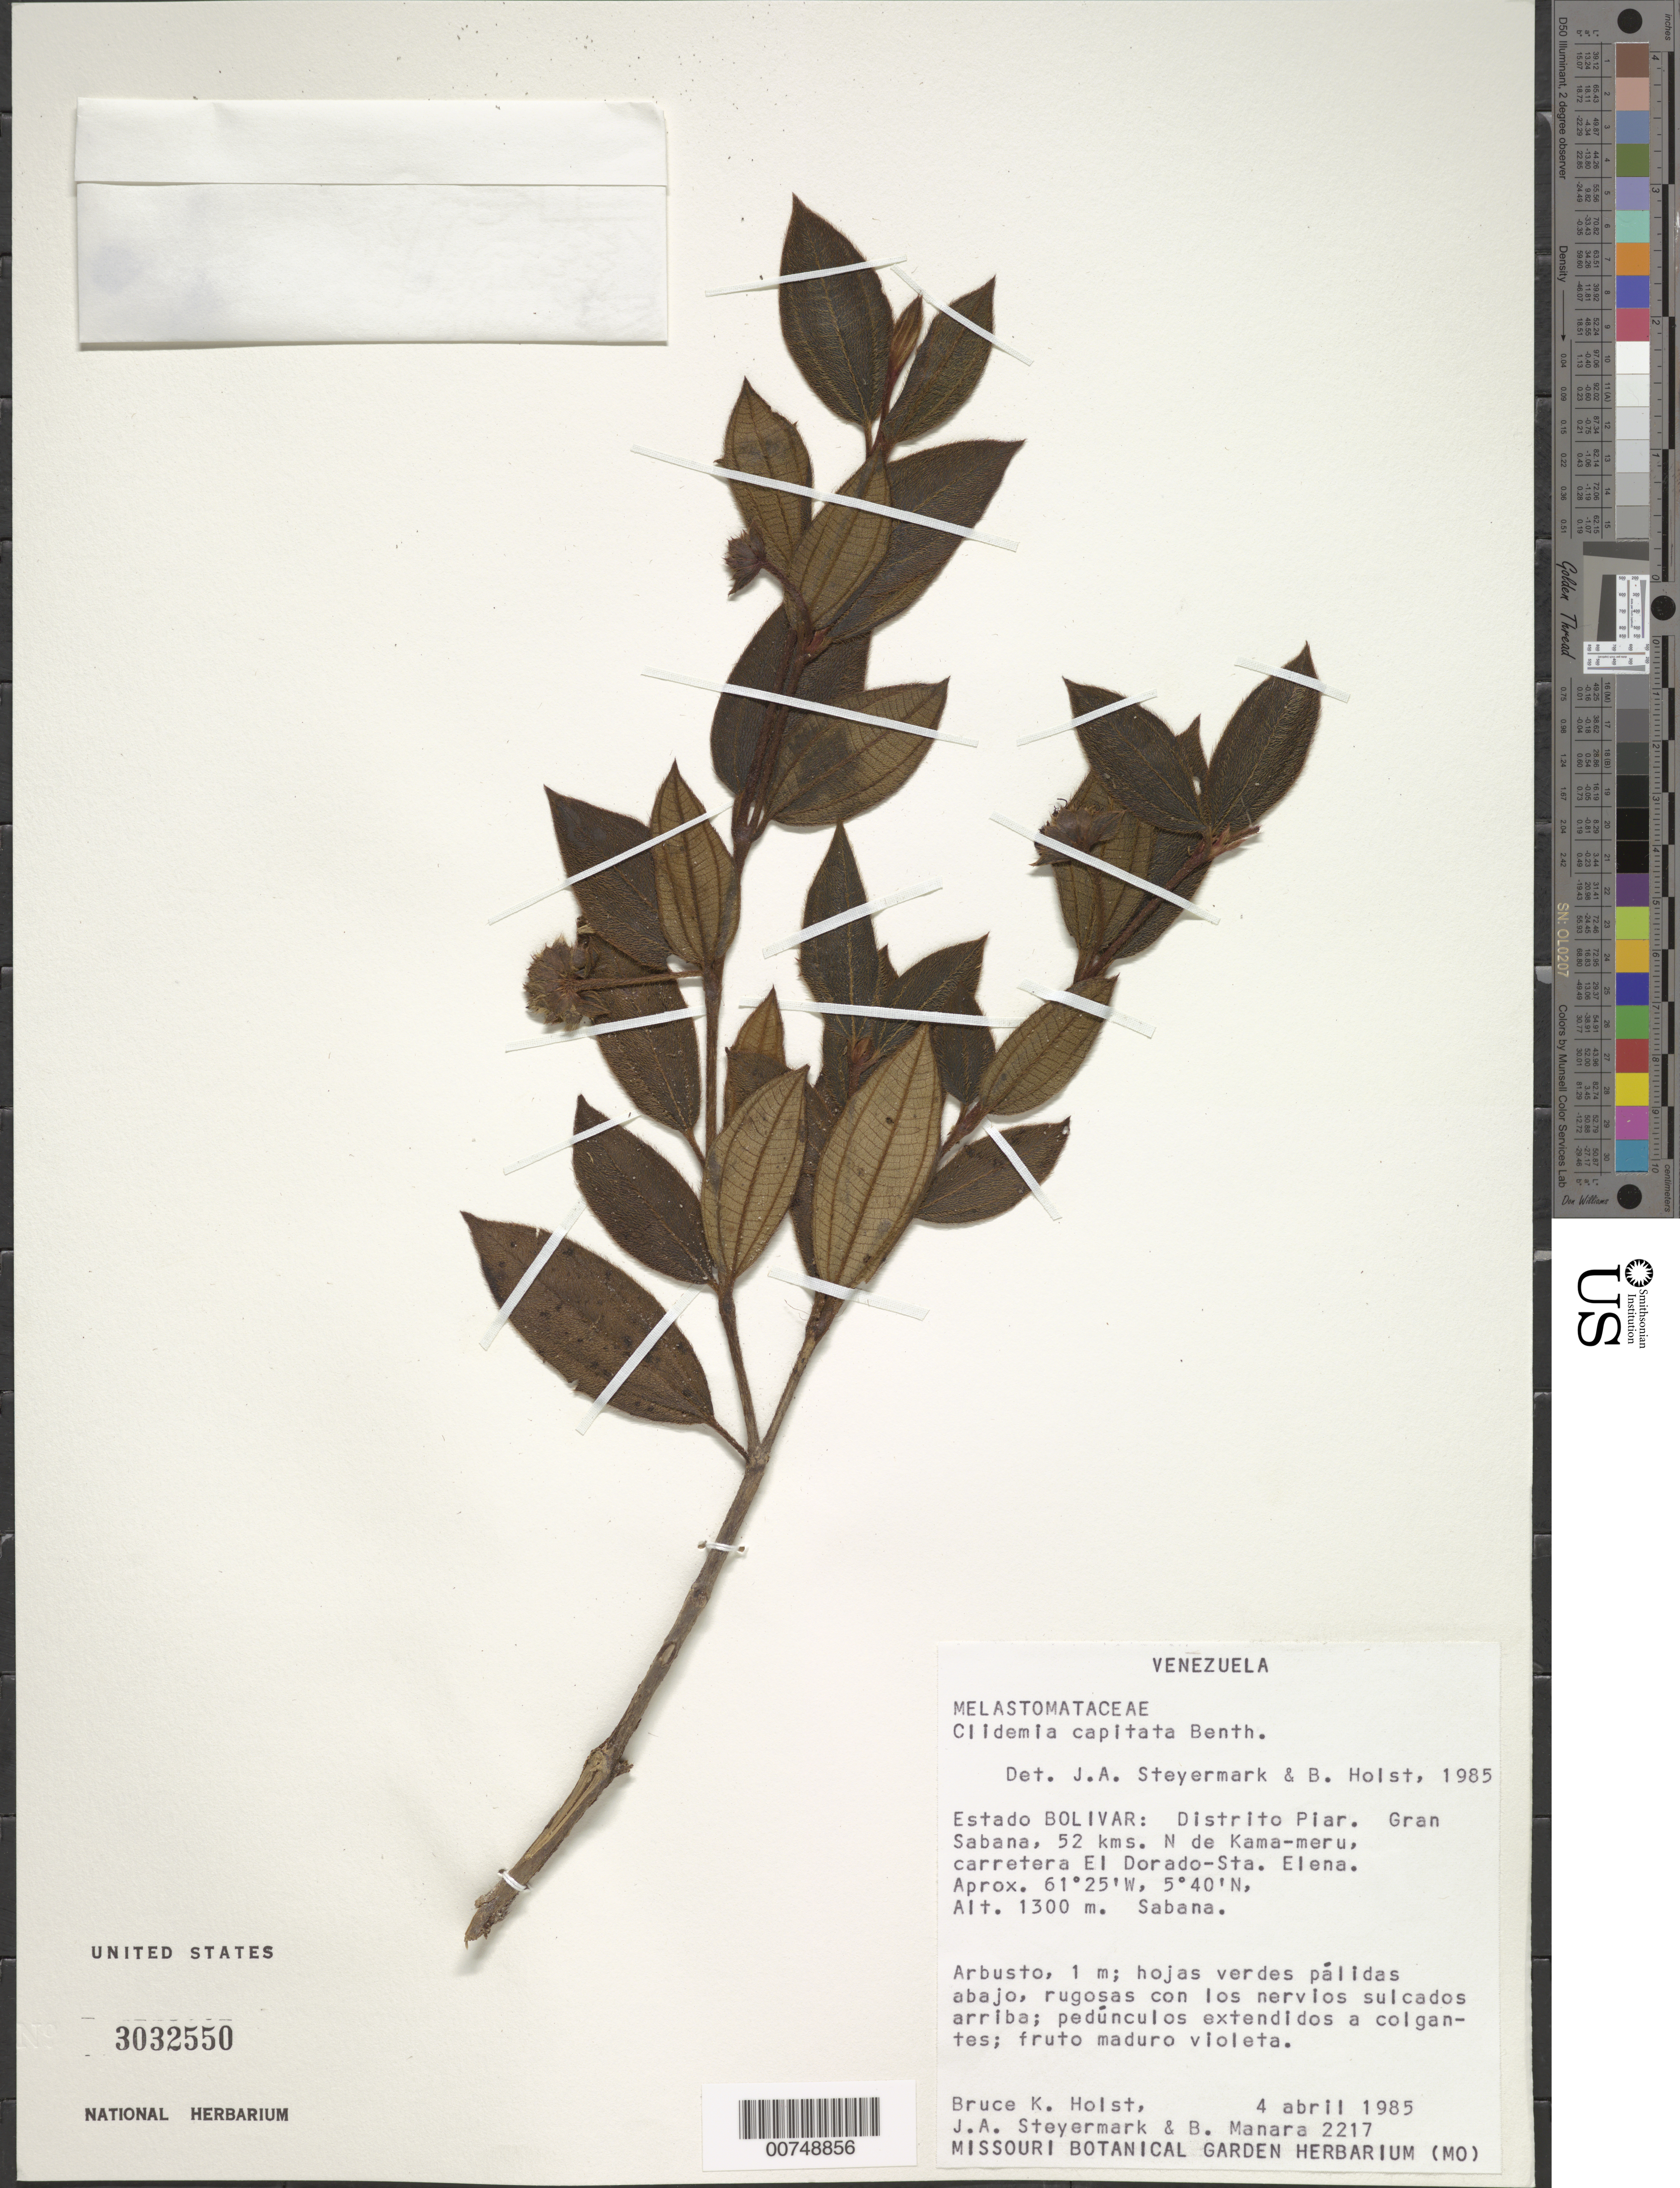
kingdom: Plantae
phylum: Tracheophyta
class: Magnoliopsida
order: Myrtales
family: Melastomataceae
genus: Clidemia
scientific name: Clidemia capitata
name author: Benth.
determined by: Steyermark, J. A.; Holst, Bruce K.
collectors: B. Holst, J. Steyermark & B. Manara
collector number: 2217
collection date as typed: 4-Apr-85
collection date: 1985-04-04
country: Venezuela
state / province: Bolívar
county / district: Piar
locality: Gran Sabana, 52 km N de Kama-meru, carretera El Dorado-Sta. Elena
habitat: Savanna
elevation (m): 1300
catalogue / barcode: US 3032550